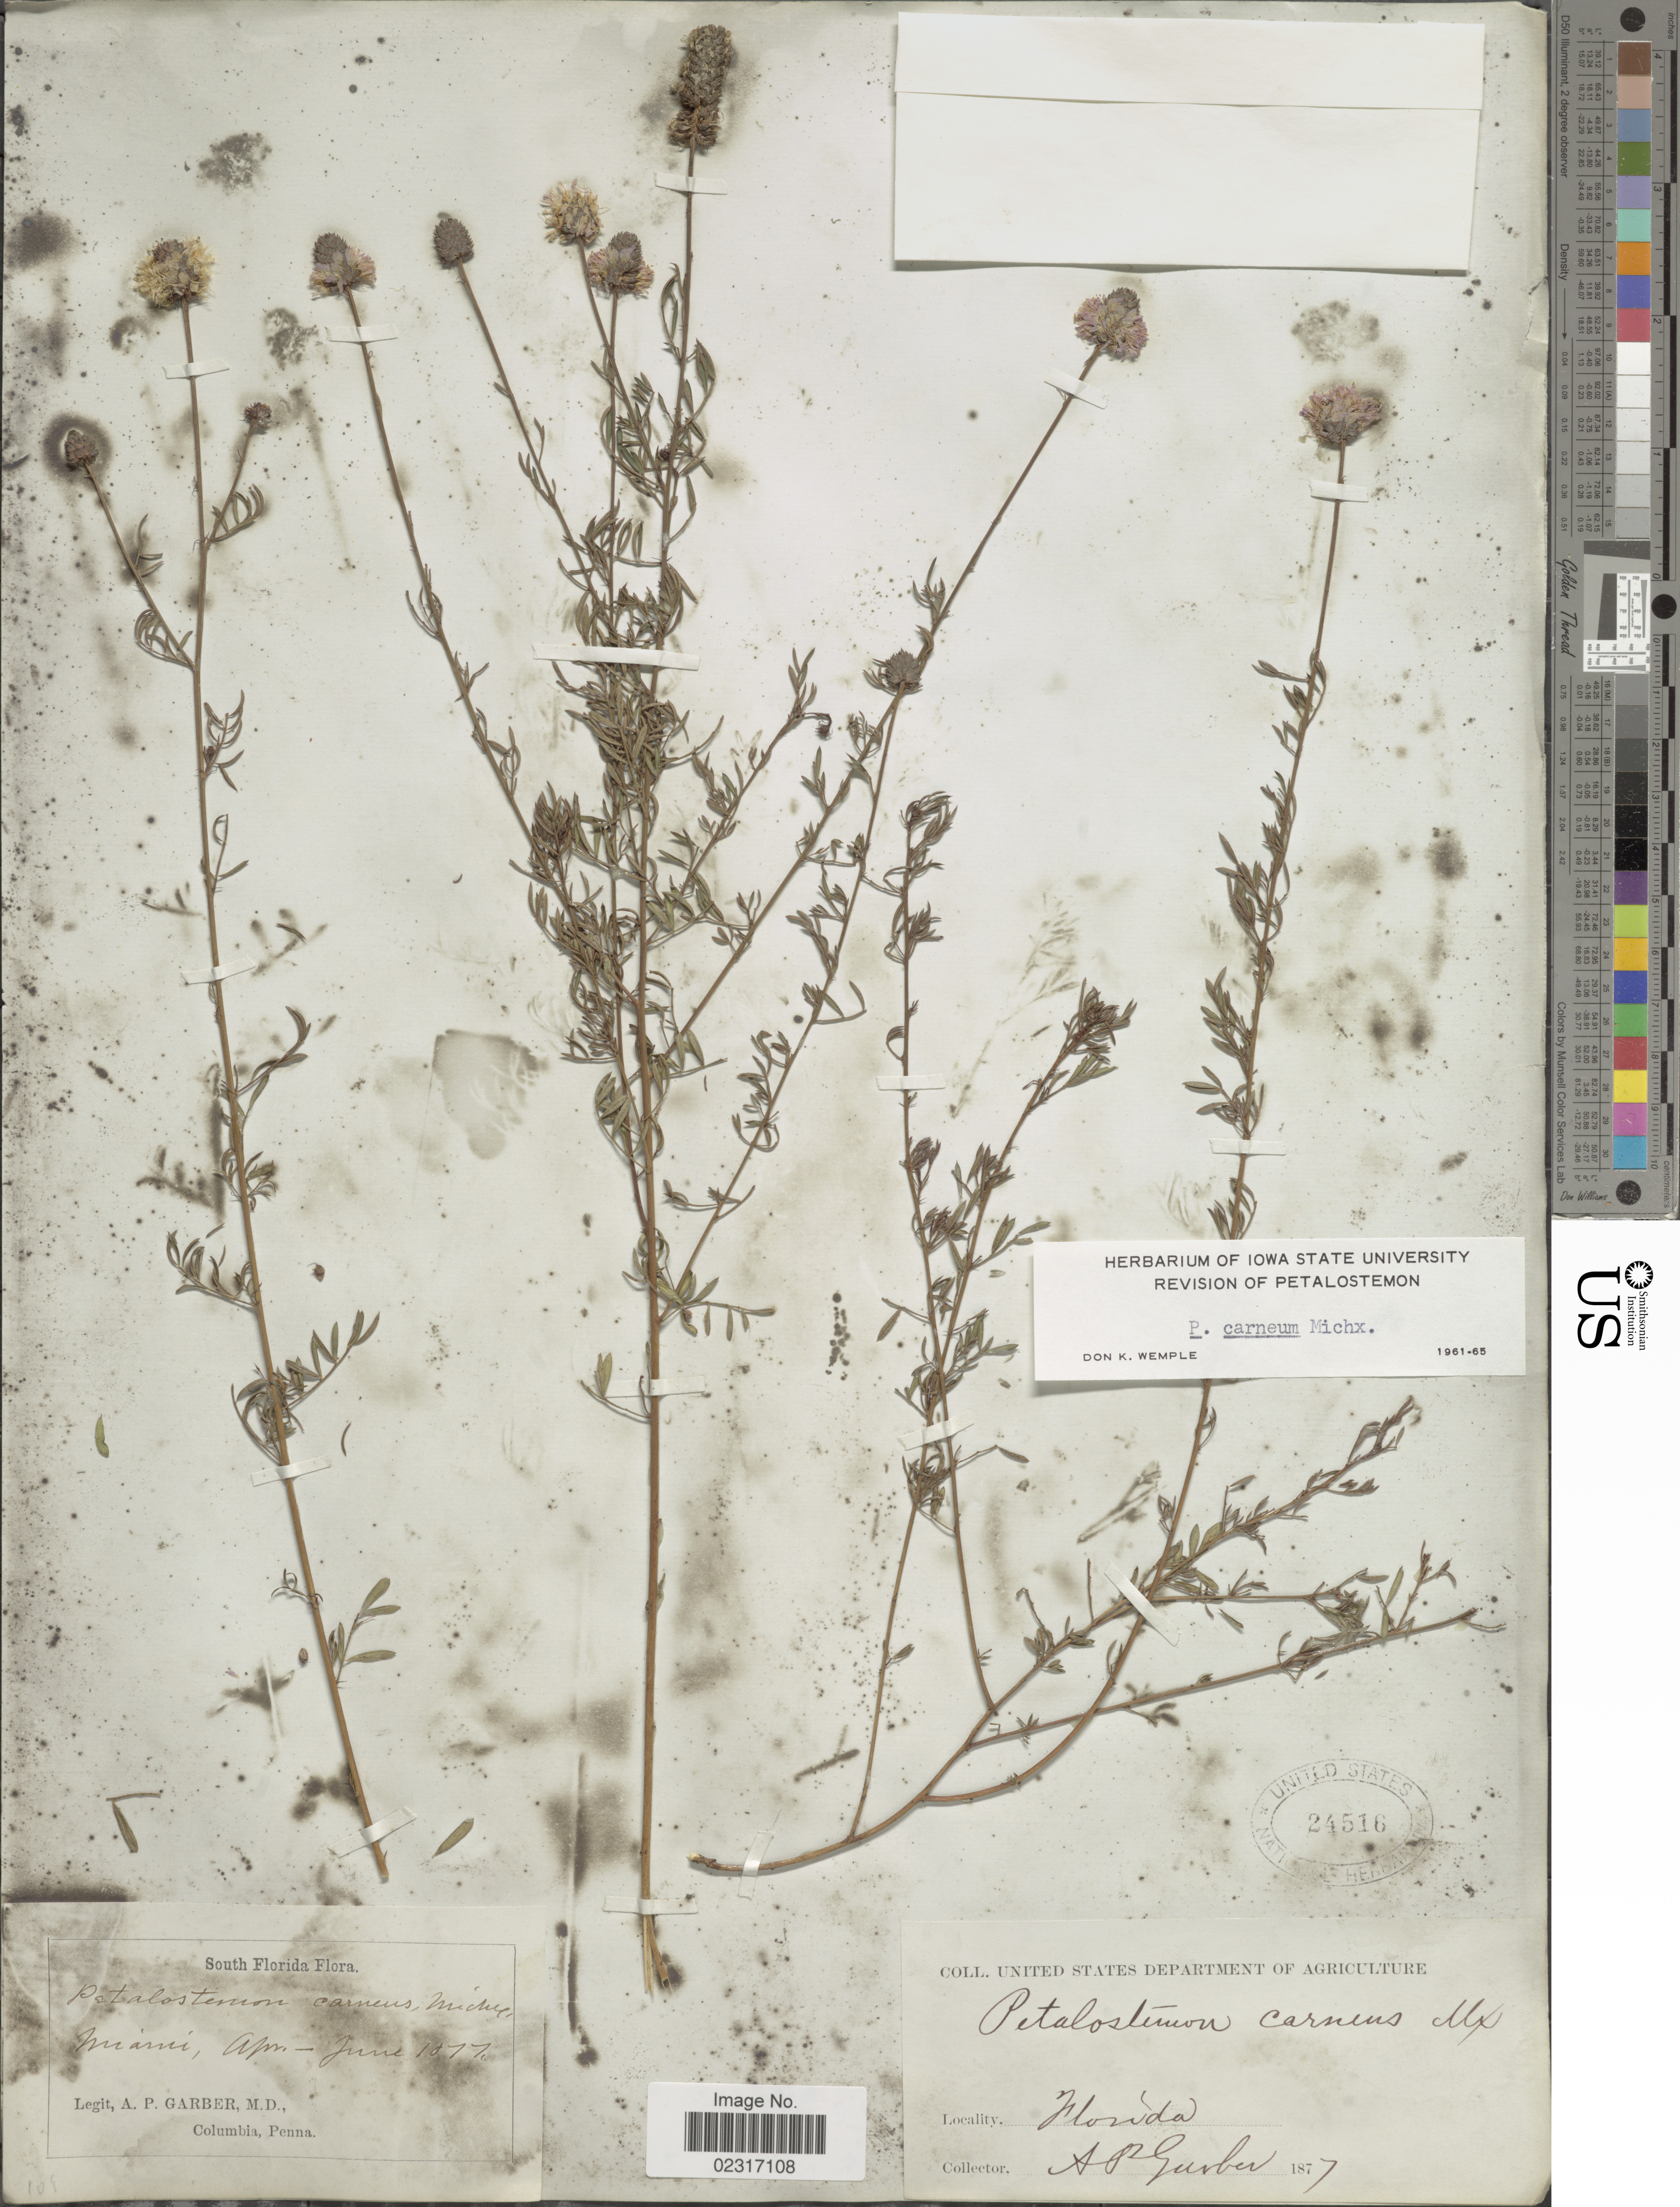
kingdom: Plantae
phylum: Tracheophyta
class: Magnoliopsida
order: Fabales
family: Fabaceae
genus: Dalea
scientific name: Dalea carnea var. carnea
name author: (Michx.) Poir.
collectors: A. P. Garber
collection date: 1877-04/1877-06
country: United States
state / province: Florida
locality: Miami. South Florida.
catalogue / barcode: US 24516